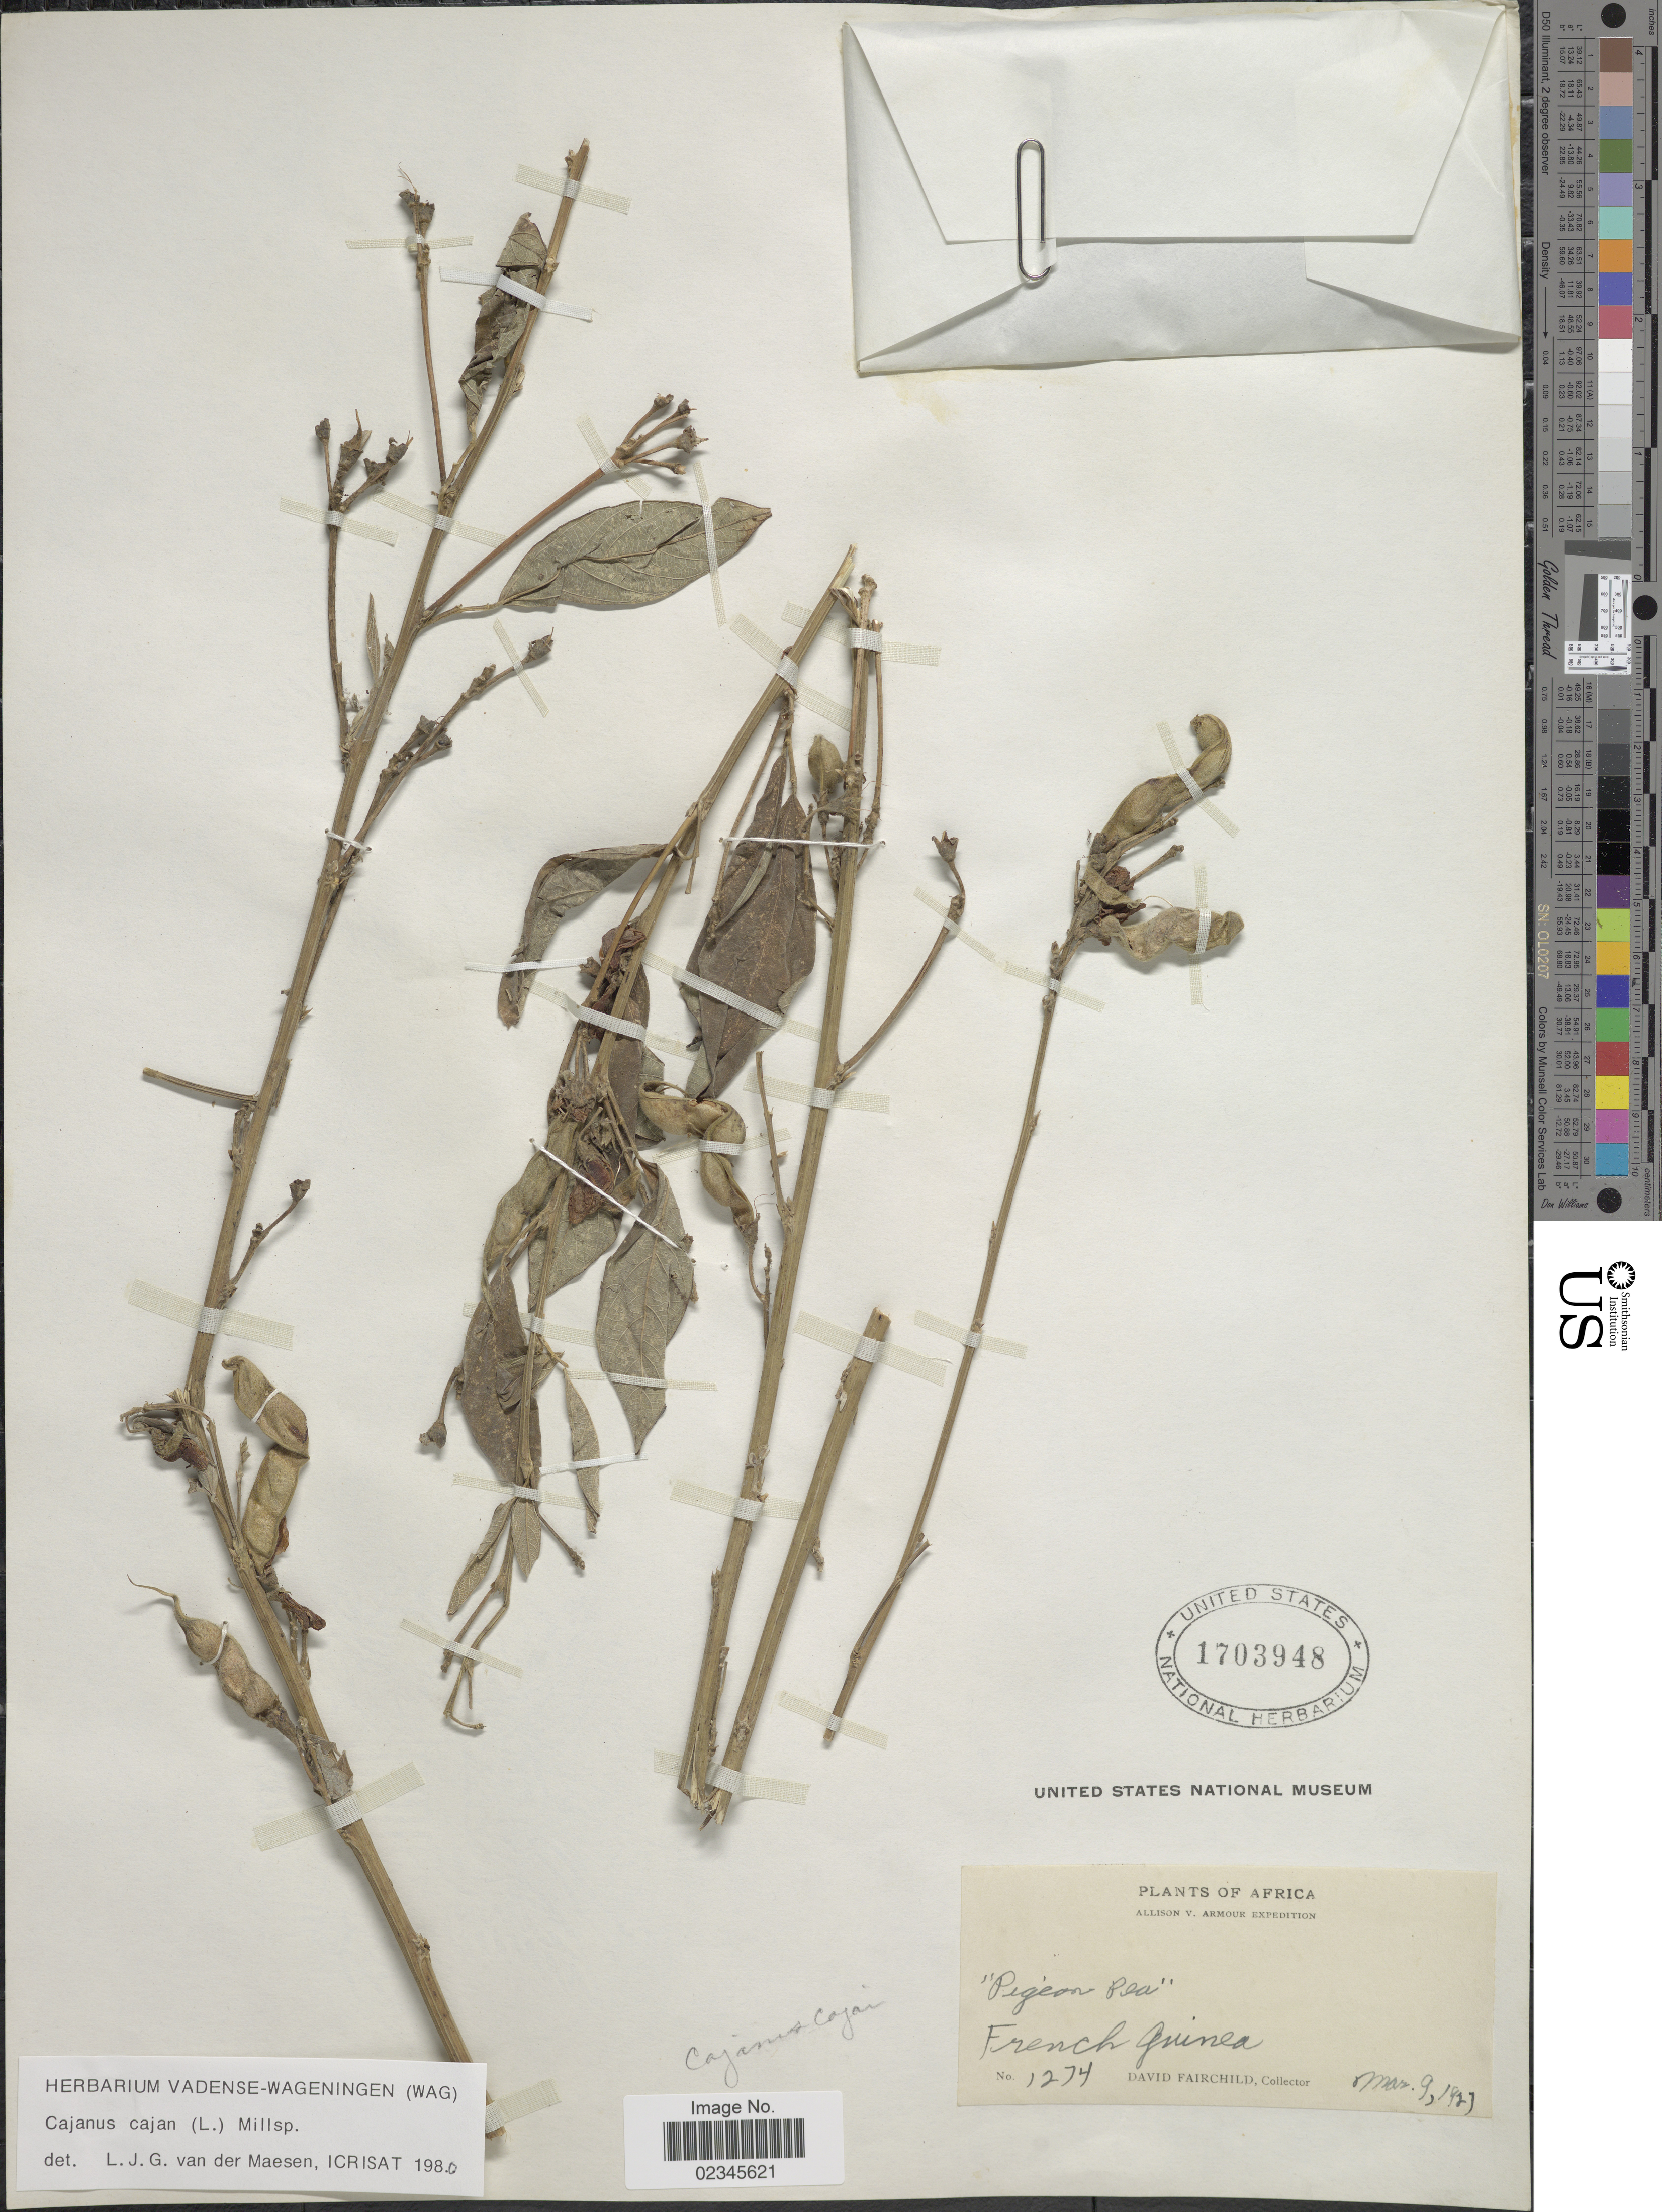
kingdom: Plantae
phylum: Tracheophyta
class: Magnoliopsida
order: Fabales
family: Fabaceae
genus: Cajanus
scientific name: Cajanus cajan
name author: (L.) Huth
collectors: D. Fairchild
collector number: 1274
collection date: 1927-03-09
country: Guinea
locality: French Guinea. Africa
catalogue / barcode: US 1703948